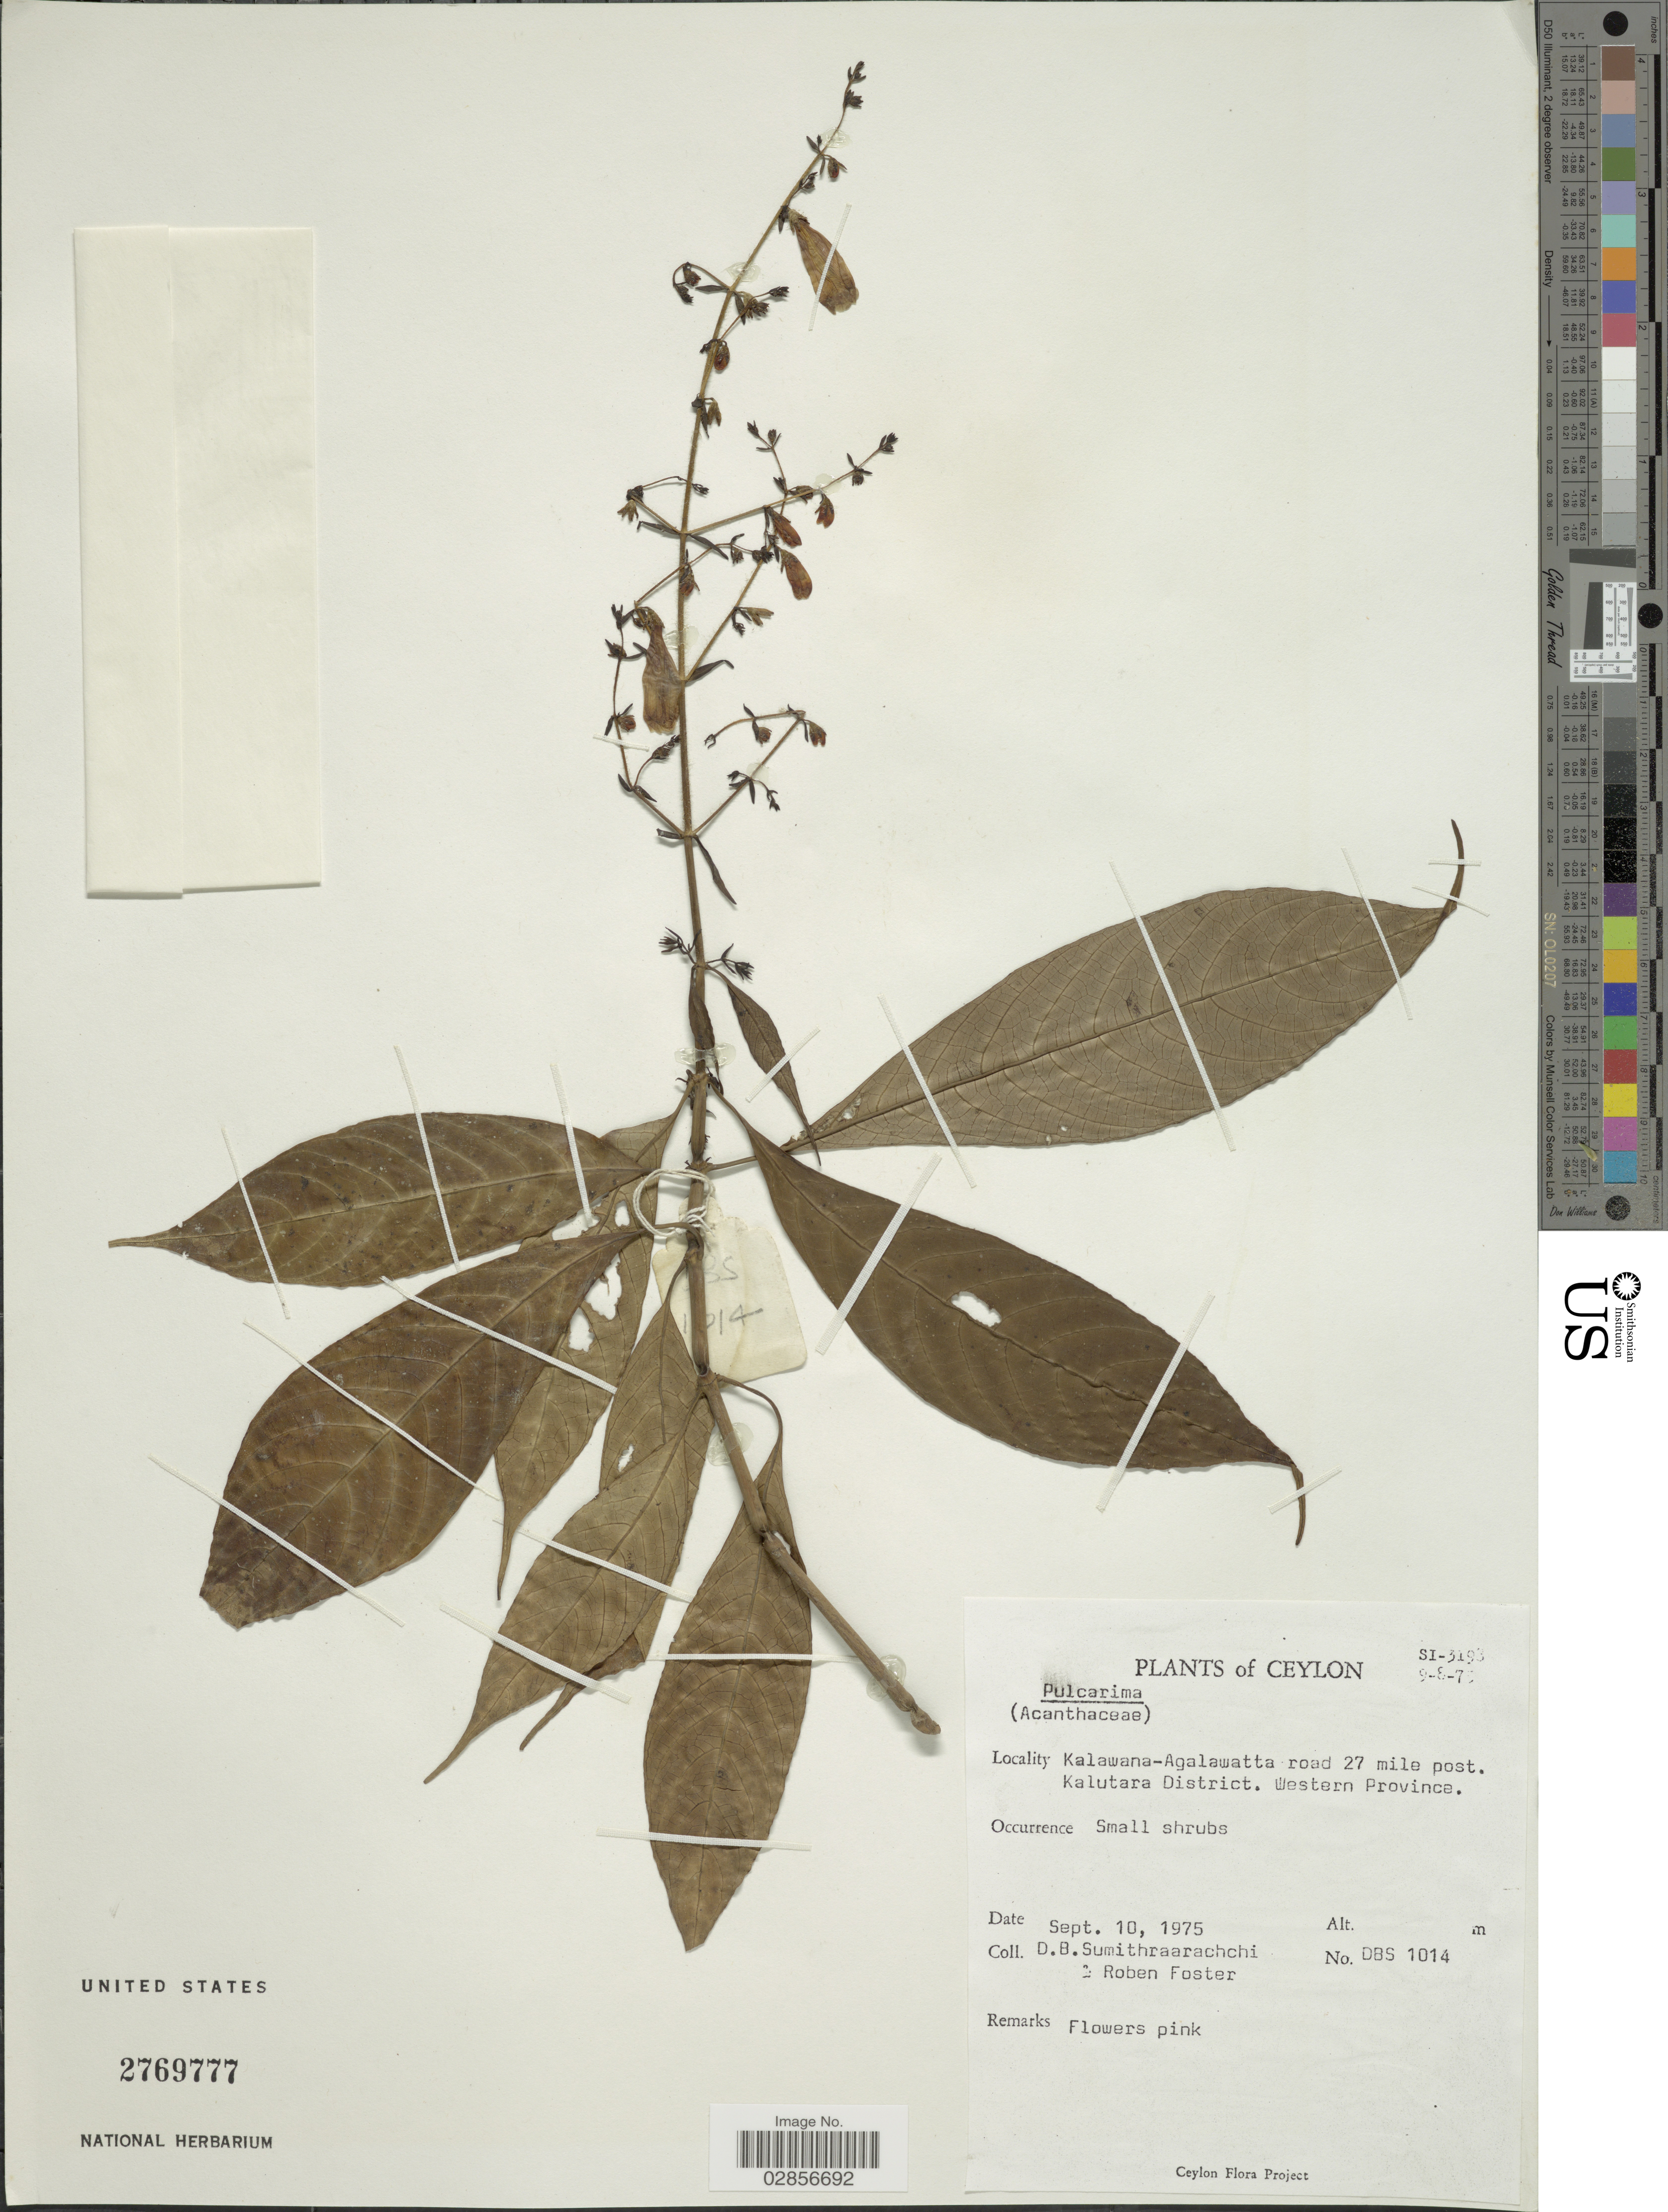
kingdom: Plantae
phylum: Tracheophyta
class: Magnoliopsida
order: Lamiales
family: Acanthaceae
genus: Strobilanthes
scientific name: Strobilanthes sp.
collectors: D. B. Sumithraarachchi & R. B. Foster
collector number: DBS1014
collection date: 1975-09-10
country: Sri Lanka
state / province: Western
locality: Ceylon, Kalawana-Agalawatta road 27 mile post. Kalutara District. Western Province.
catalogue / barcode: US 2769777